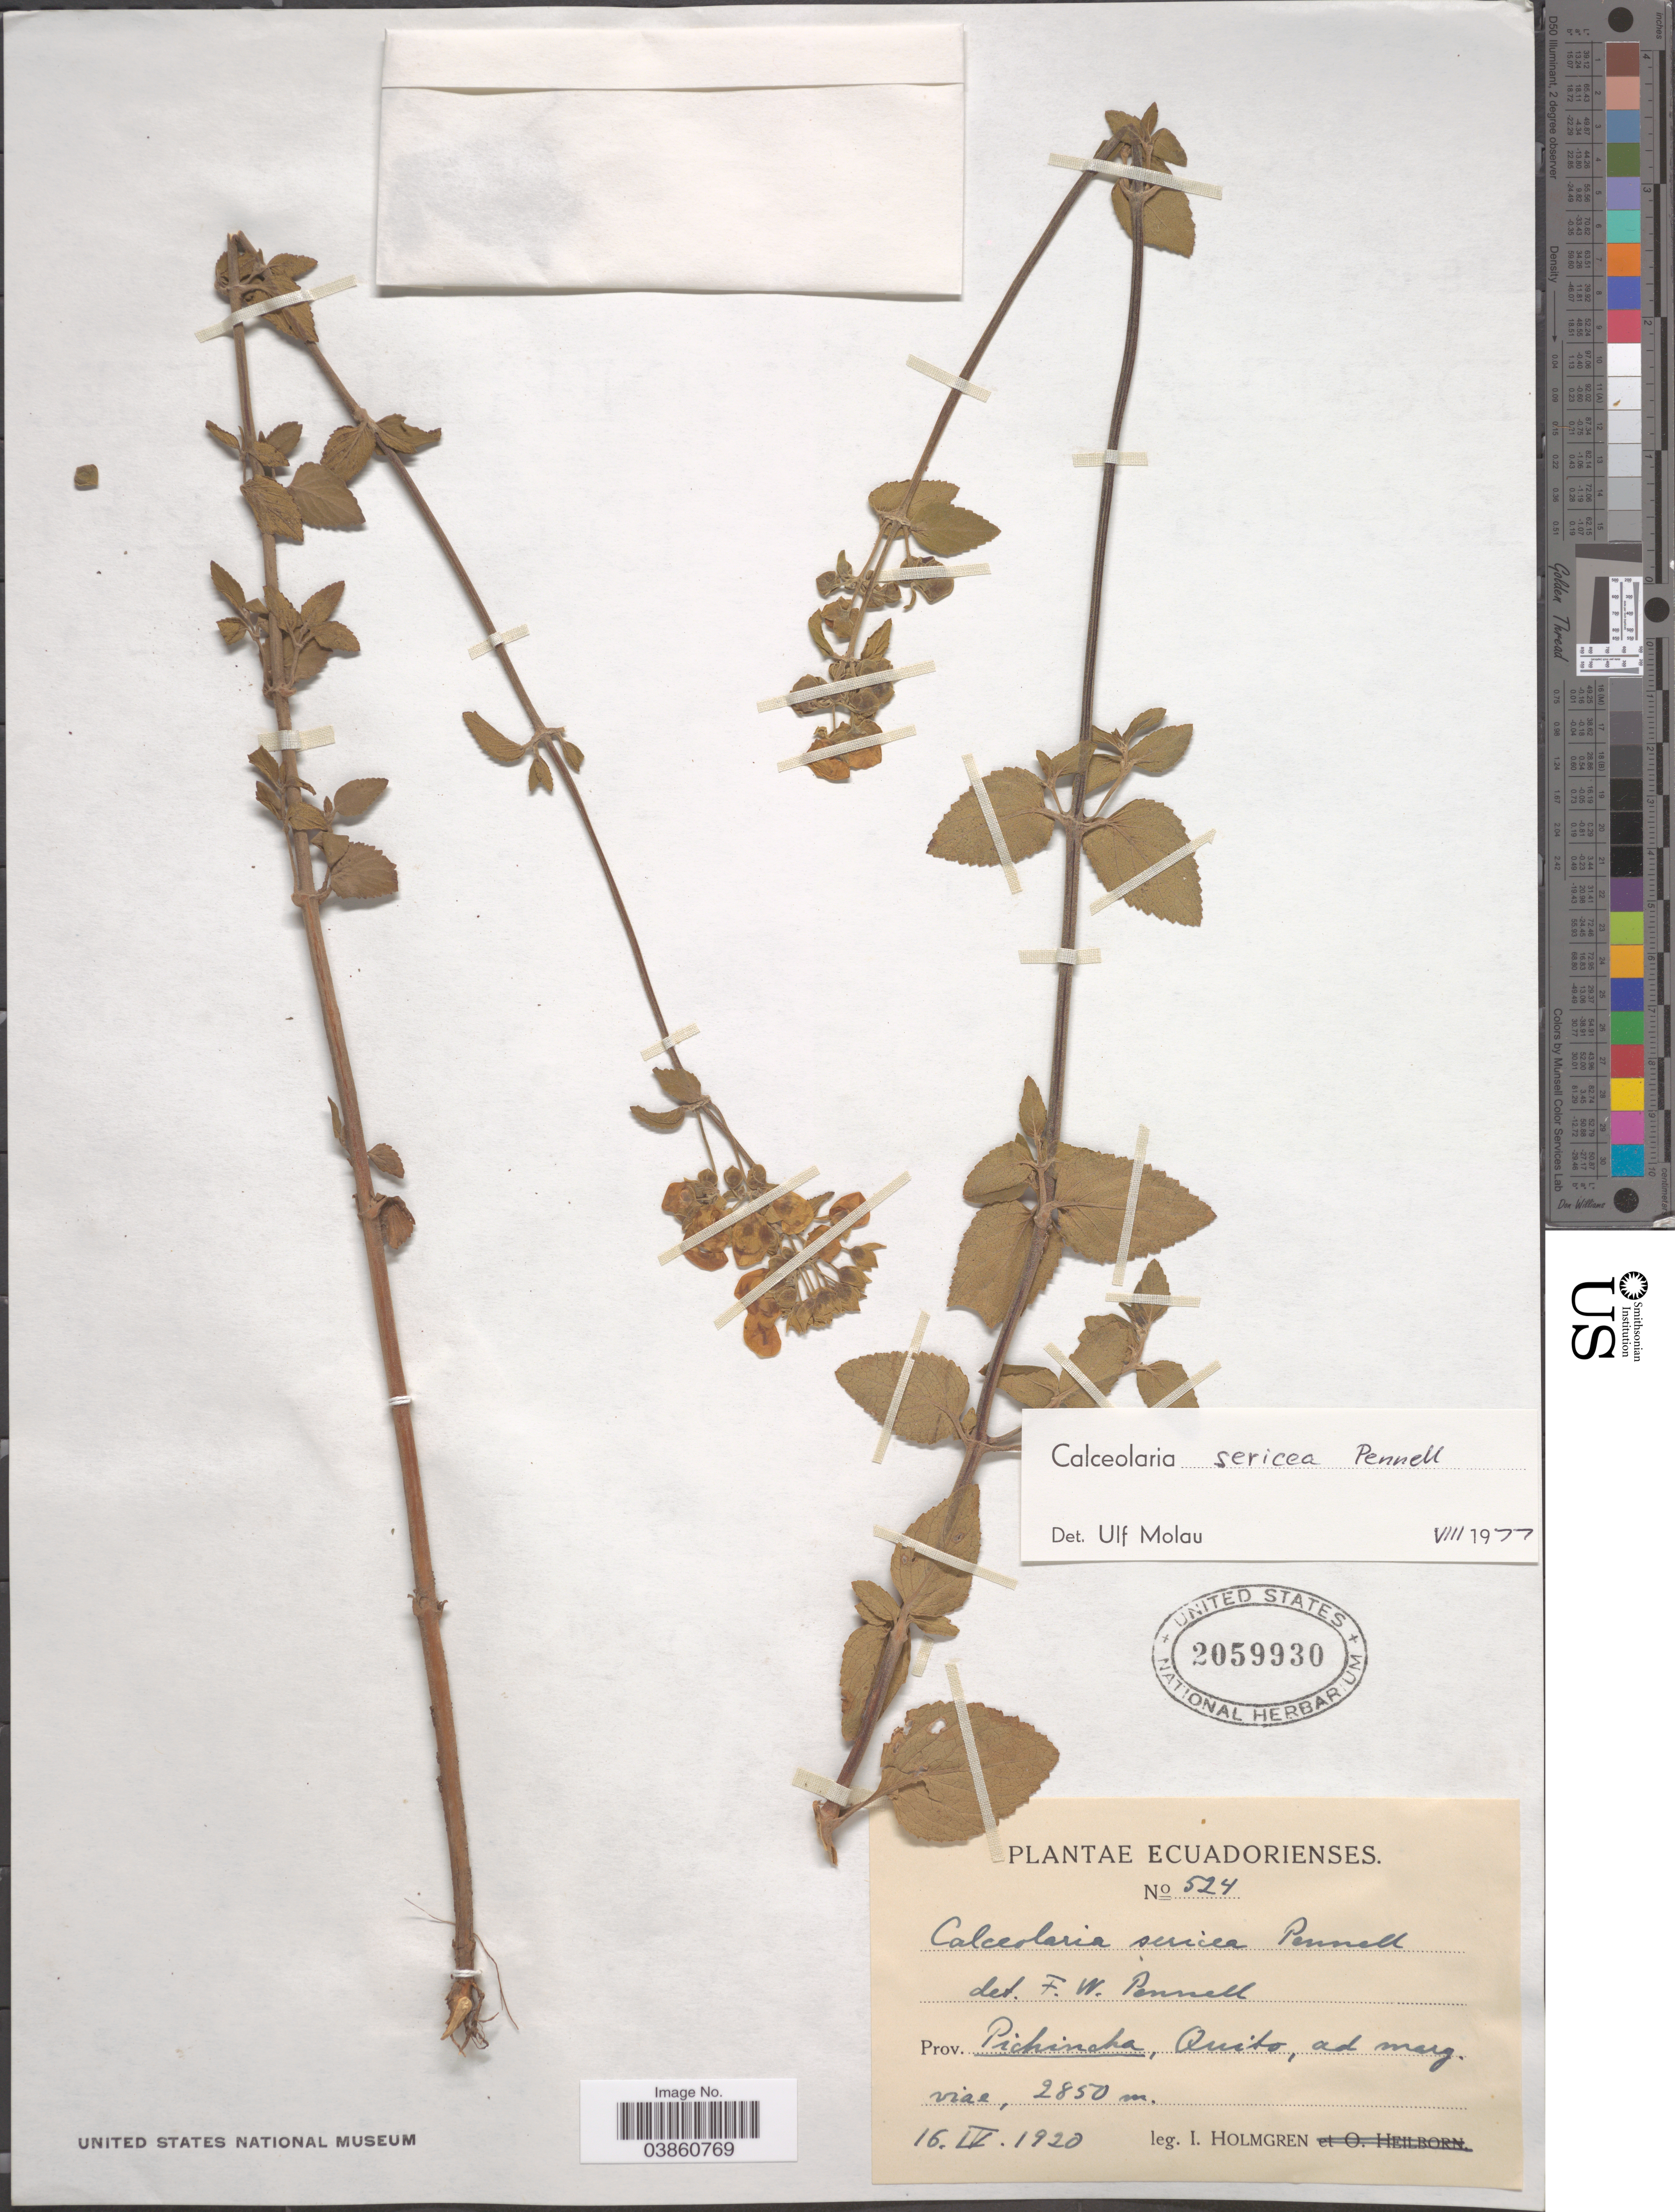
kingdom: Plantae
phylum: Tracheophyta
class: Magnoliopsida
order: Lamiales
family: Calceolariaceae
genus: Calceolaria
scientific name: Calceolaria sericea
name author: Pennell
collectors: I. Holmgren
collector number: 524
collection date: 1920-04-16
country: Ecuador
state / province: Pichincha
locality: Quito.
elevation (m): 2850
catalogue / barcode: US 2059930